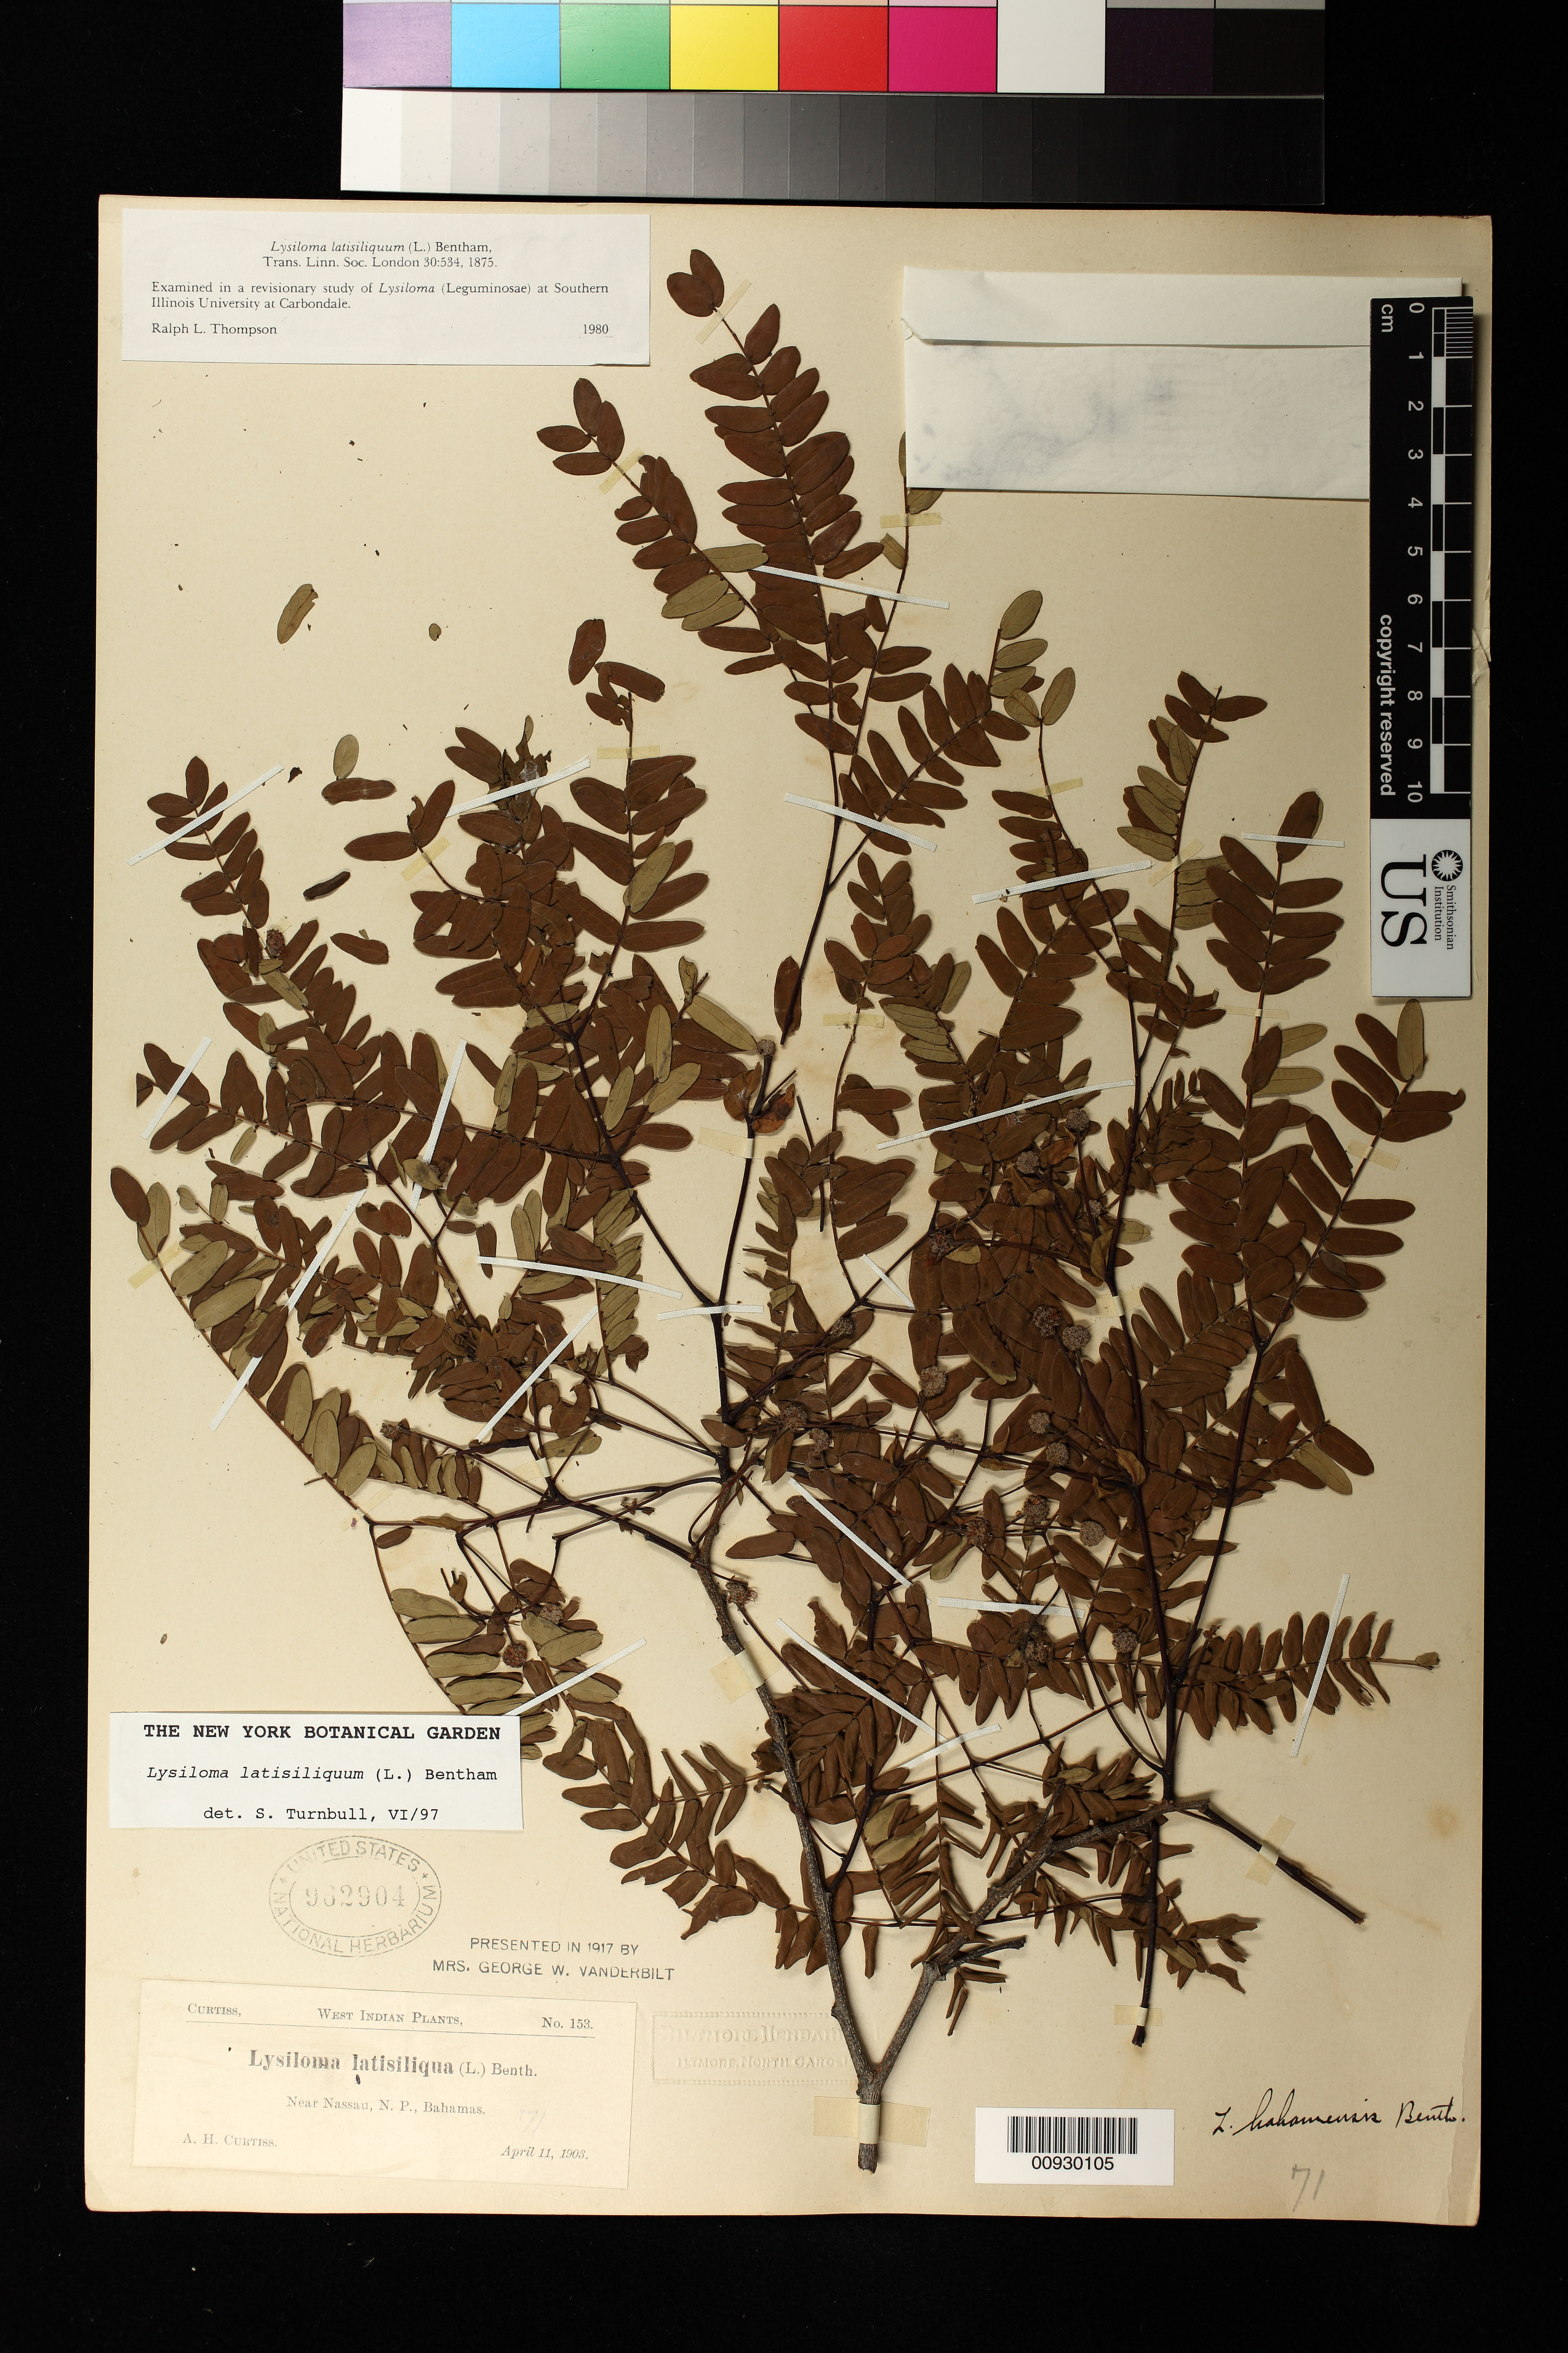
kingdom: Plantae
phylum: Tracheophyta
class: Magnoliopsida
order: Fabales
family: Fabaceae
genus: Lysiloma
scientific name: Lysiloma latisiliquum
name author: (L.) Benth.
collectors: A. H. Curtiss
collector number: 153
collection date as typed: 11 Apr 1903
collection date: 1903-04-11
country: Bahamas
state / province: New Providence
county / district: Nassau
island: New Providence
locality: Near Nassau N.P.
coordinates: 0 N, 0 E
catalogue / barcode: US 962904